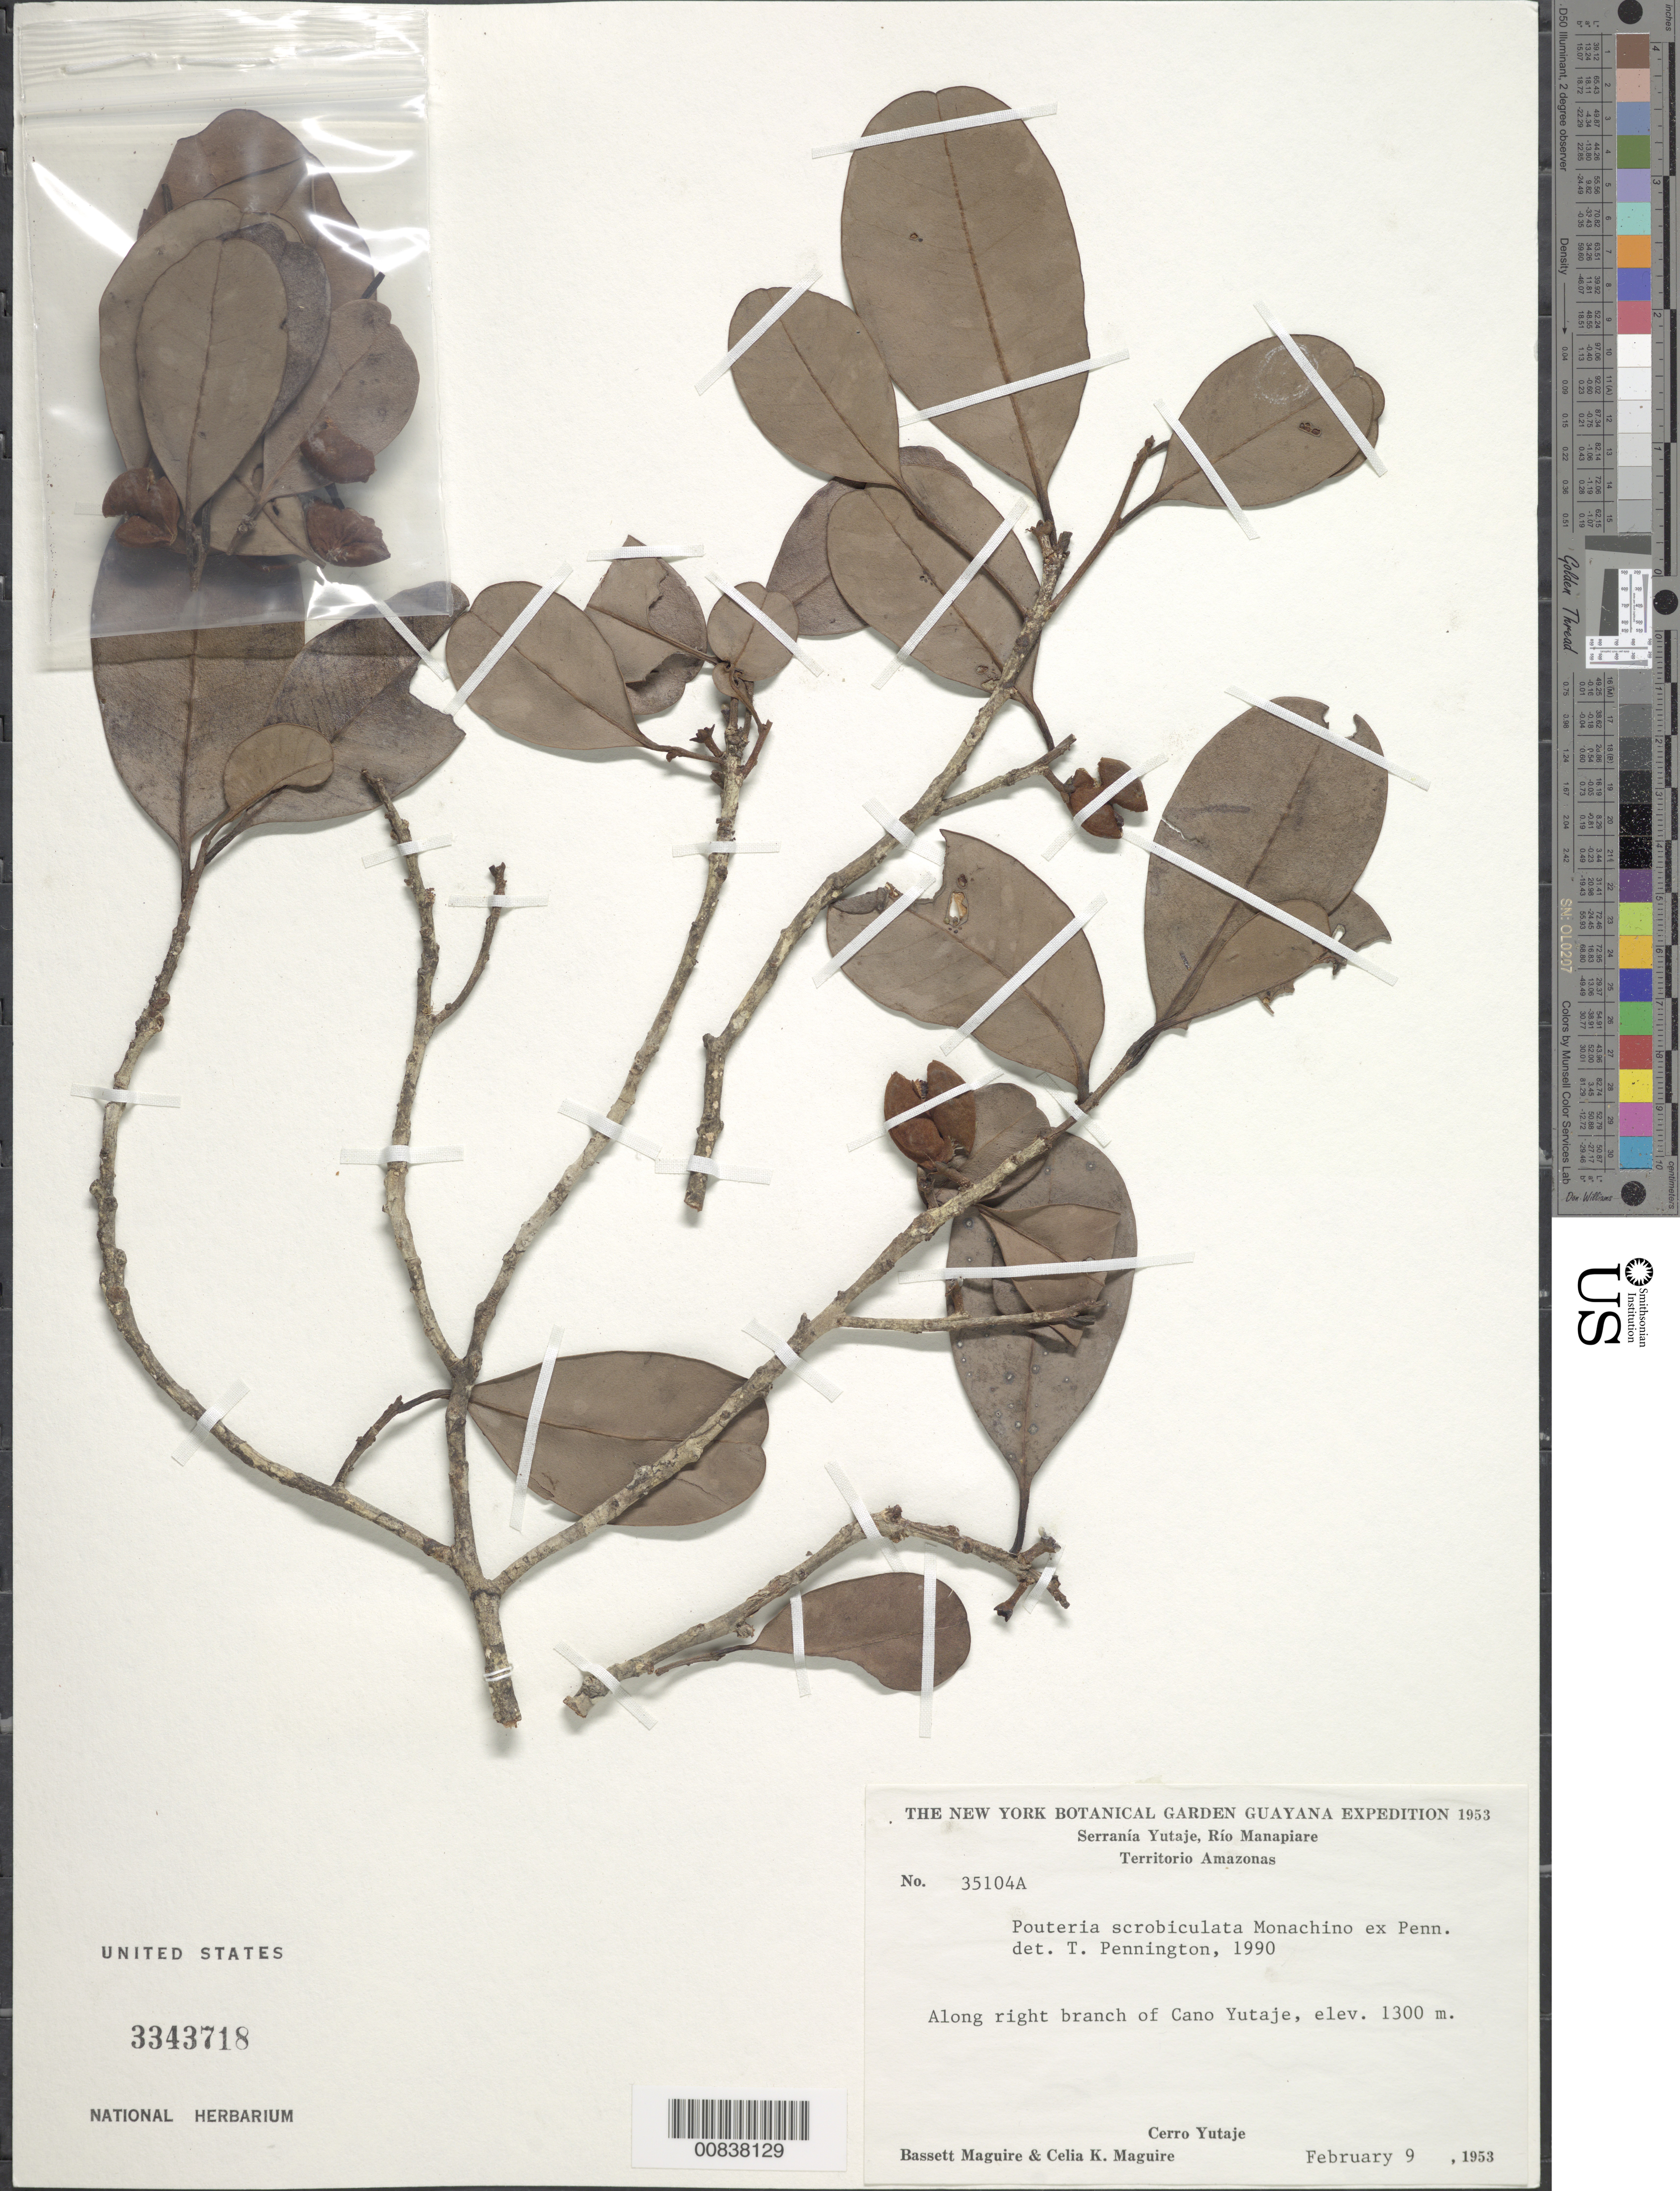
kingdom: Plantae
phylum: Tracheophyta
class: Magnoliopsida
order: Ericales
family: Sapotaceae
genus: Pouteria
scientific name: Pouteria scrobiculata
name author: Monach. ex T.D. Penn.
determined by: Pennington, T. D., (K)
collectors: B. Maguire & C. K. Maguire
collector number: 35104 A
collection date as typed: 9-Feb-53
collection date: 1953-02-09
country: Venezuela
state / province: Amazonas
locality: Serranía Yutajé, Caño Yutajé, Río Manapiare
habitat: Along branch of caño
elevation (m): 1300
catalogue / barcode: US 3343718